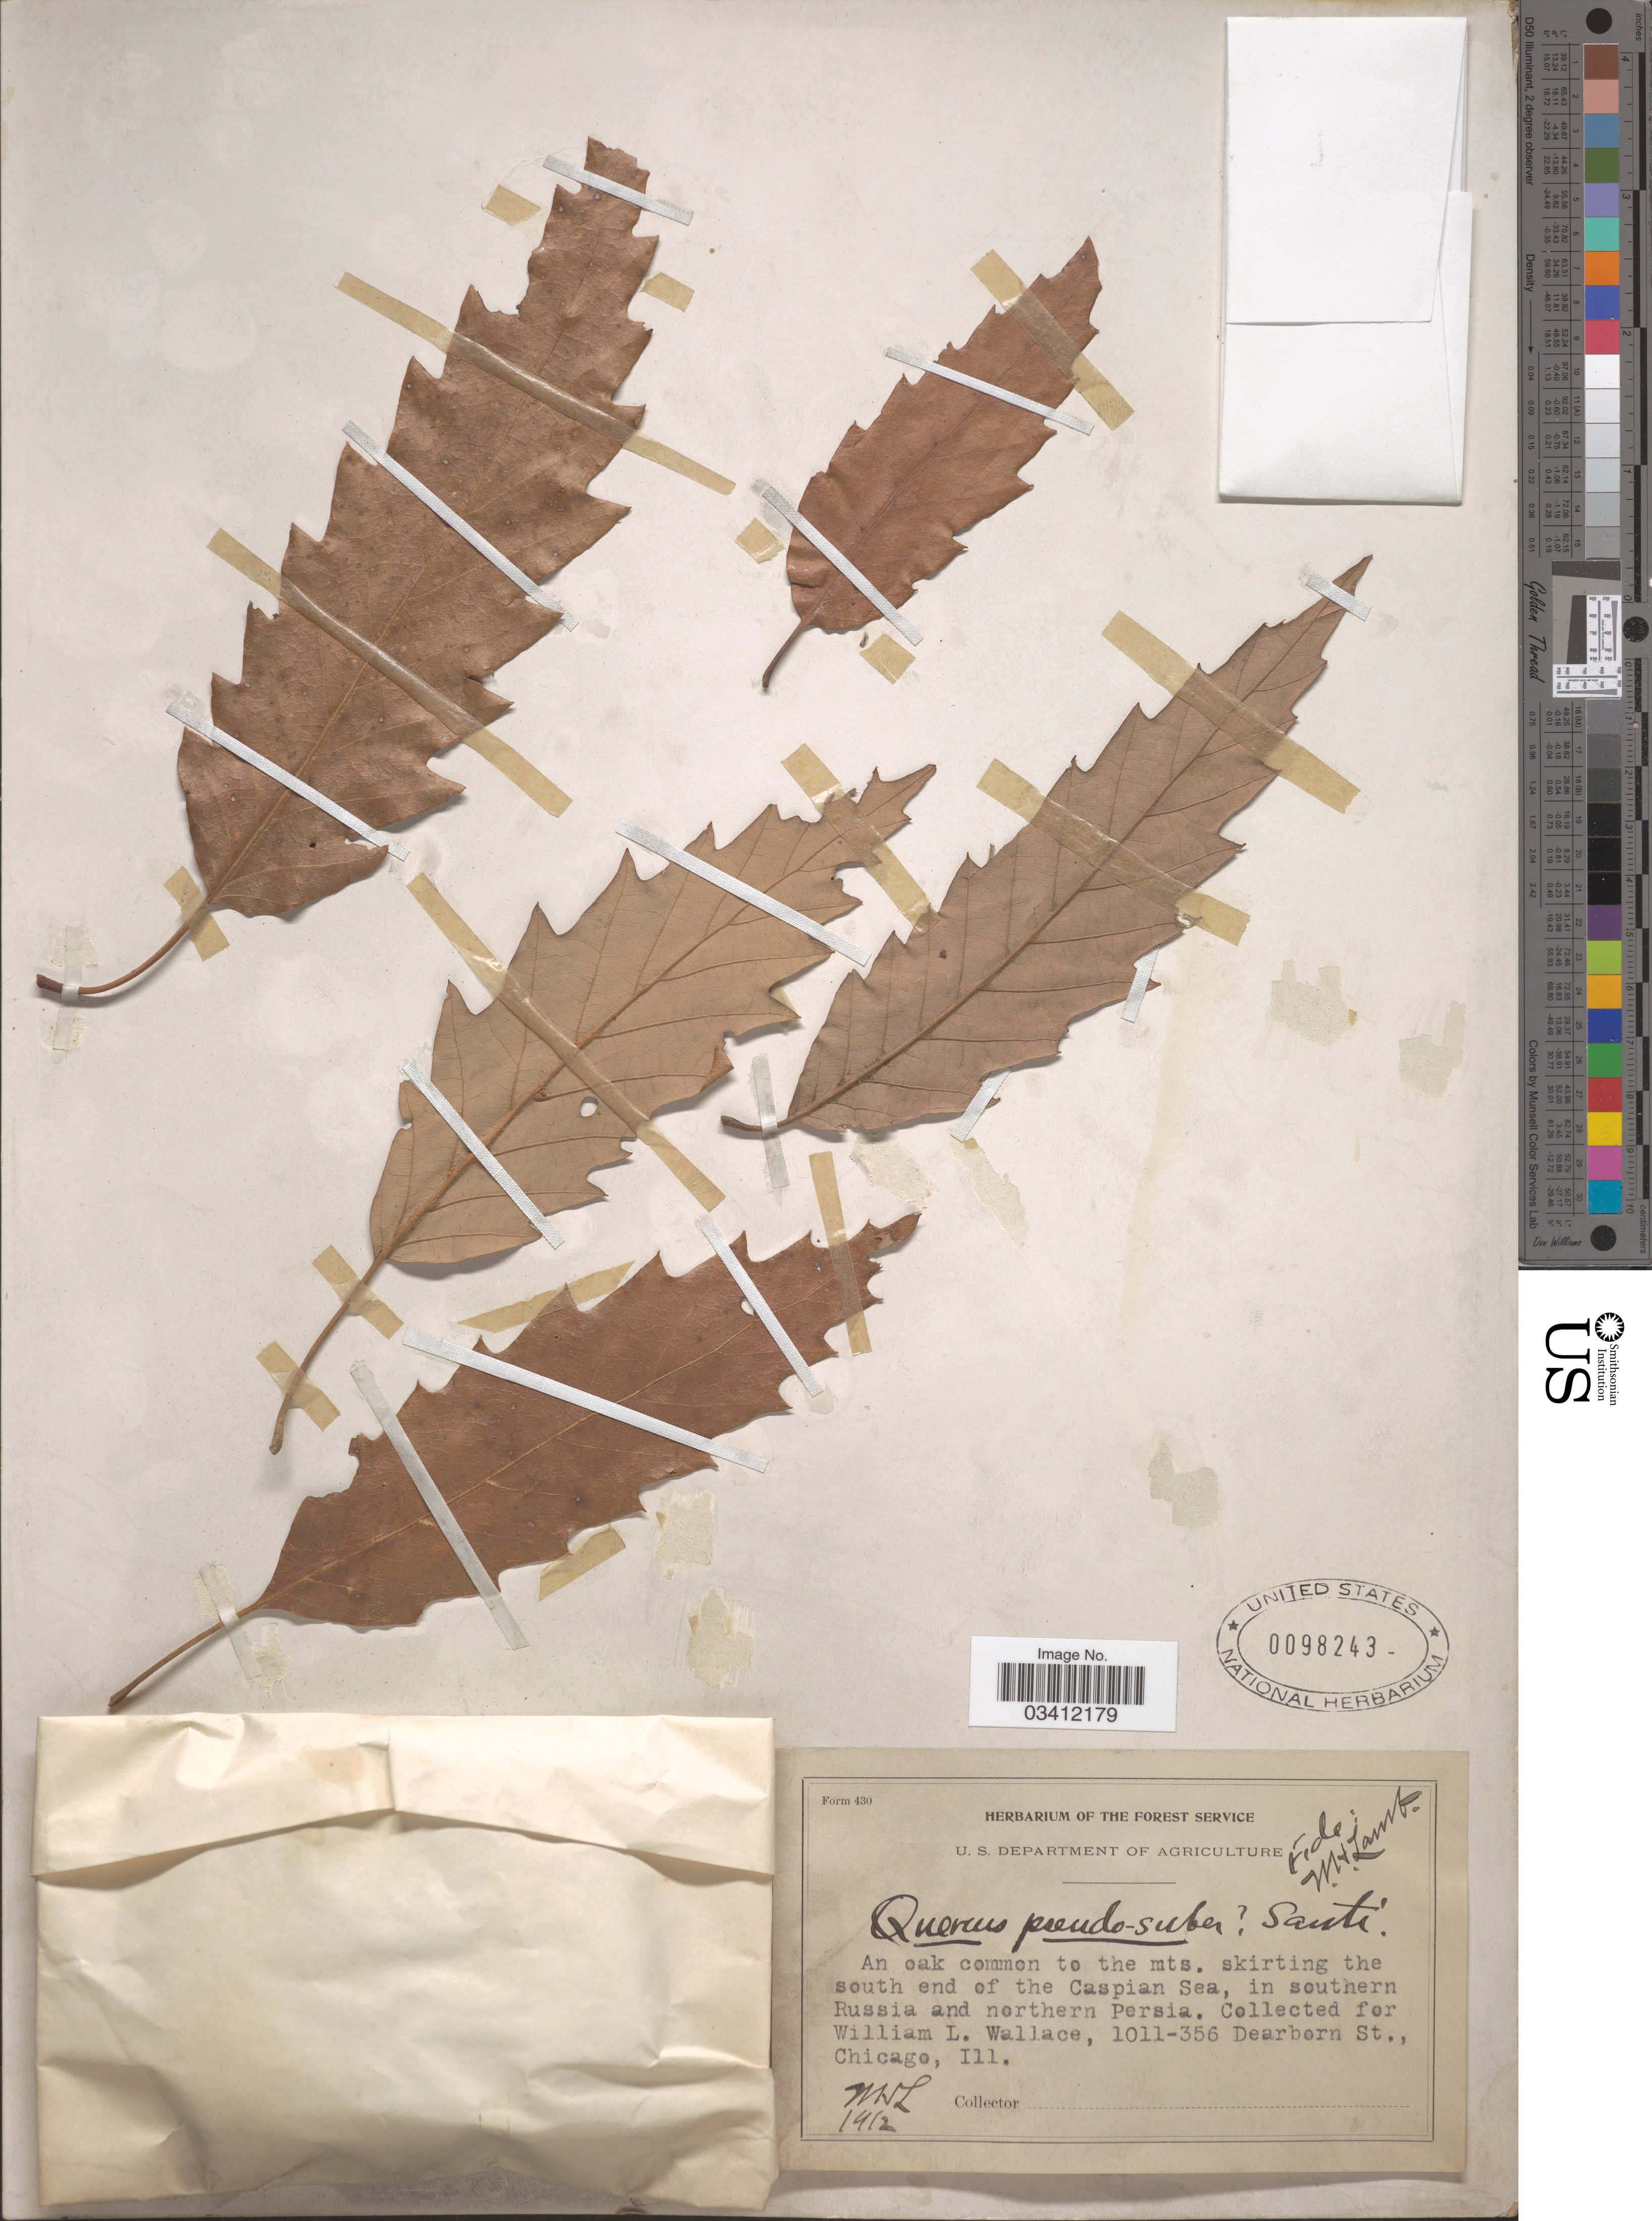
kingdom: Plantae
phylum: Tracheophyta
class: Magnoliopsida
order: Fagales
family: Fagaceae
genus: Quercus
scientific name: Quercus x pseudosuber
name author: Santi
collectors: M. S. L.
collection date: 1912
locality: An oak common to the mtns. skirting the south end of the Caspian Sea, in southern Russia and northern Persia.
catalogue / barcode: US 98243